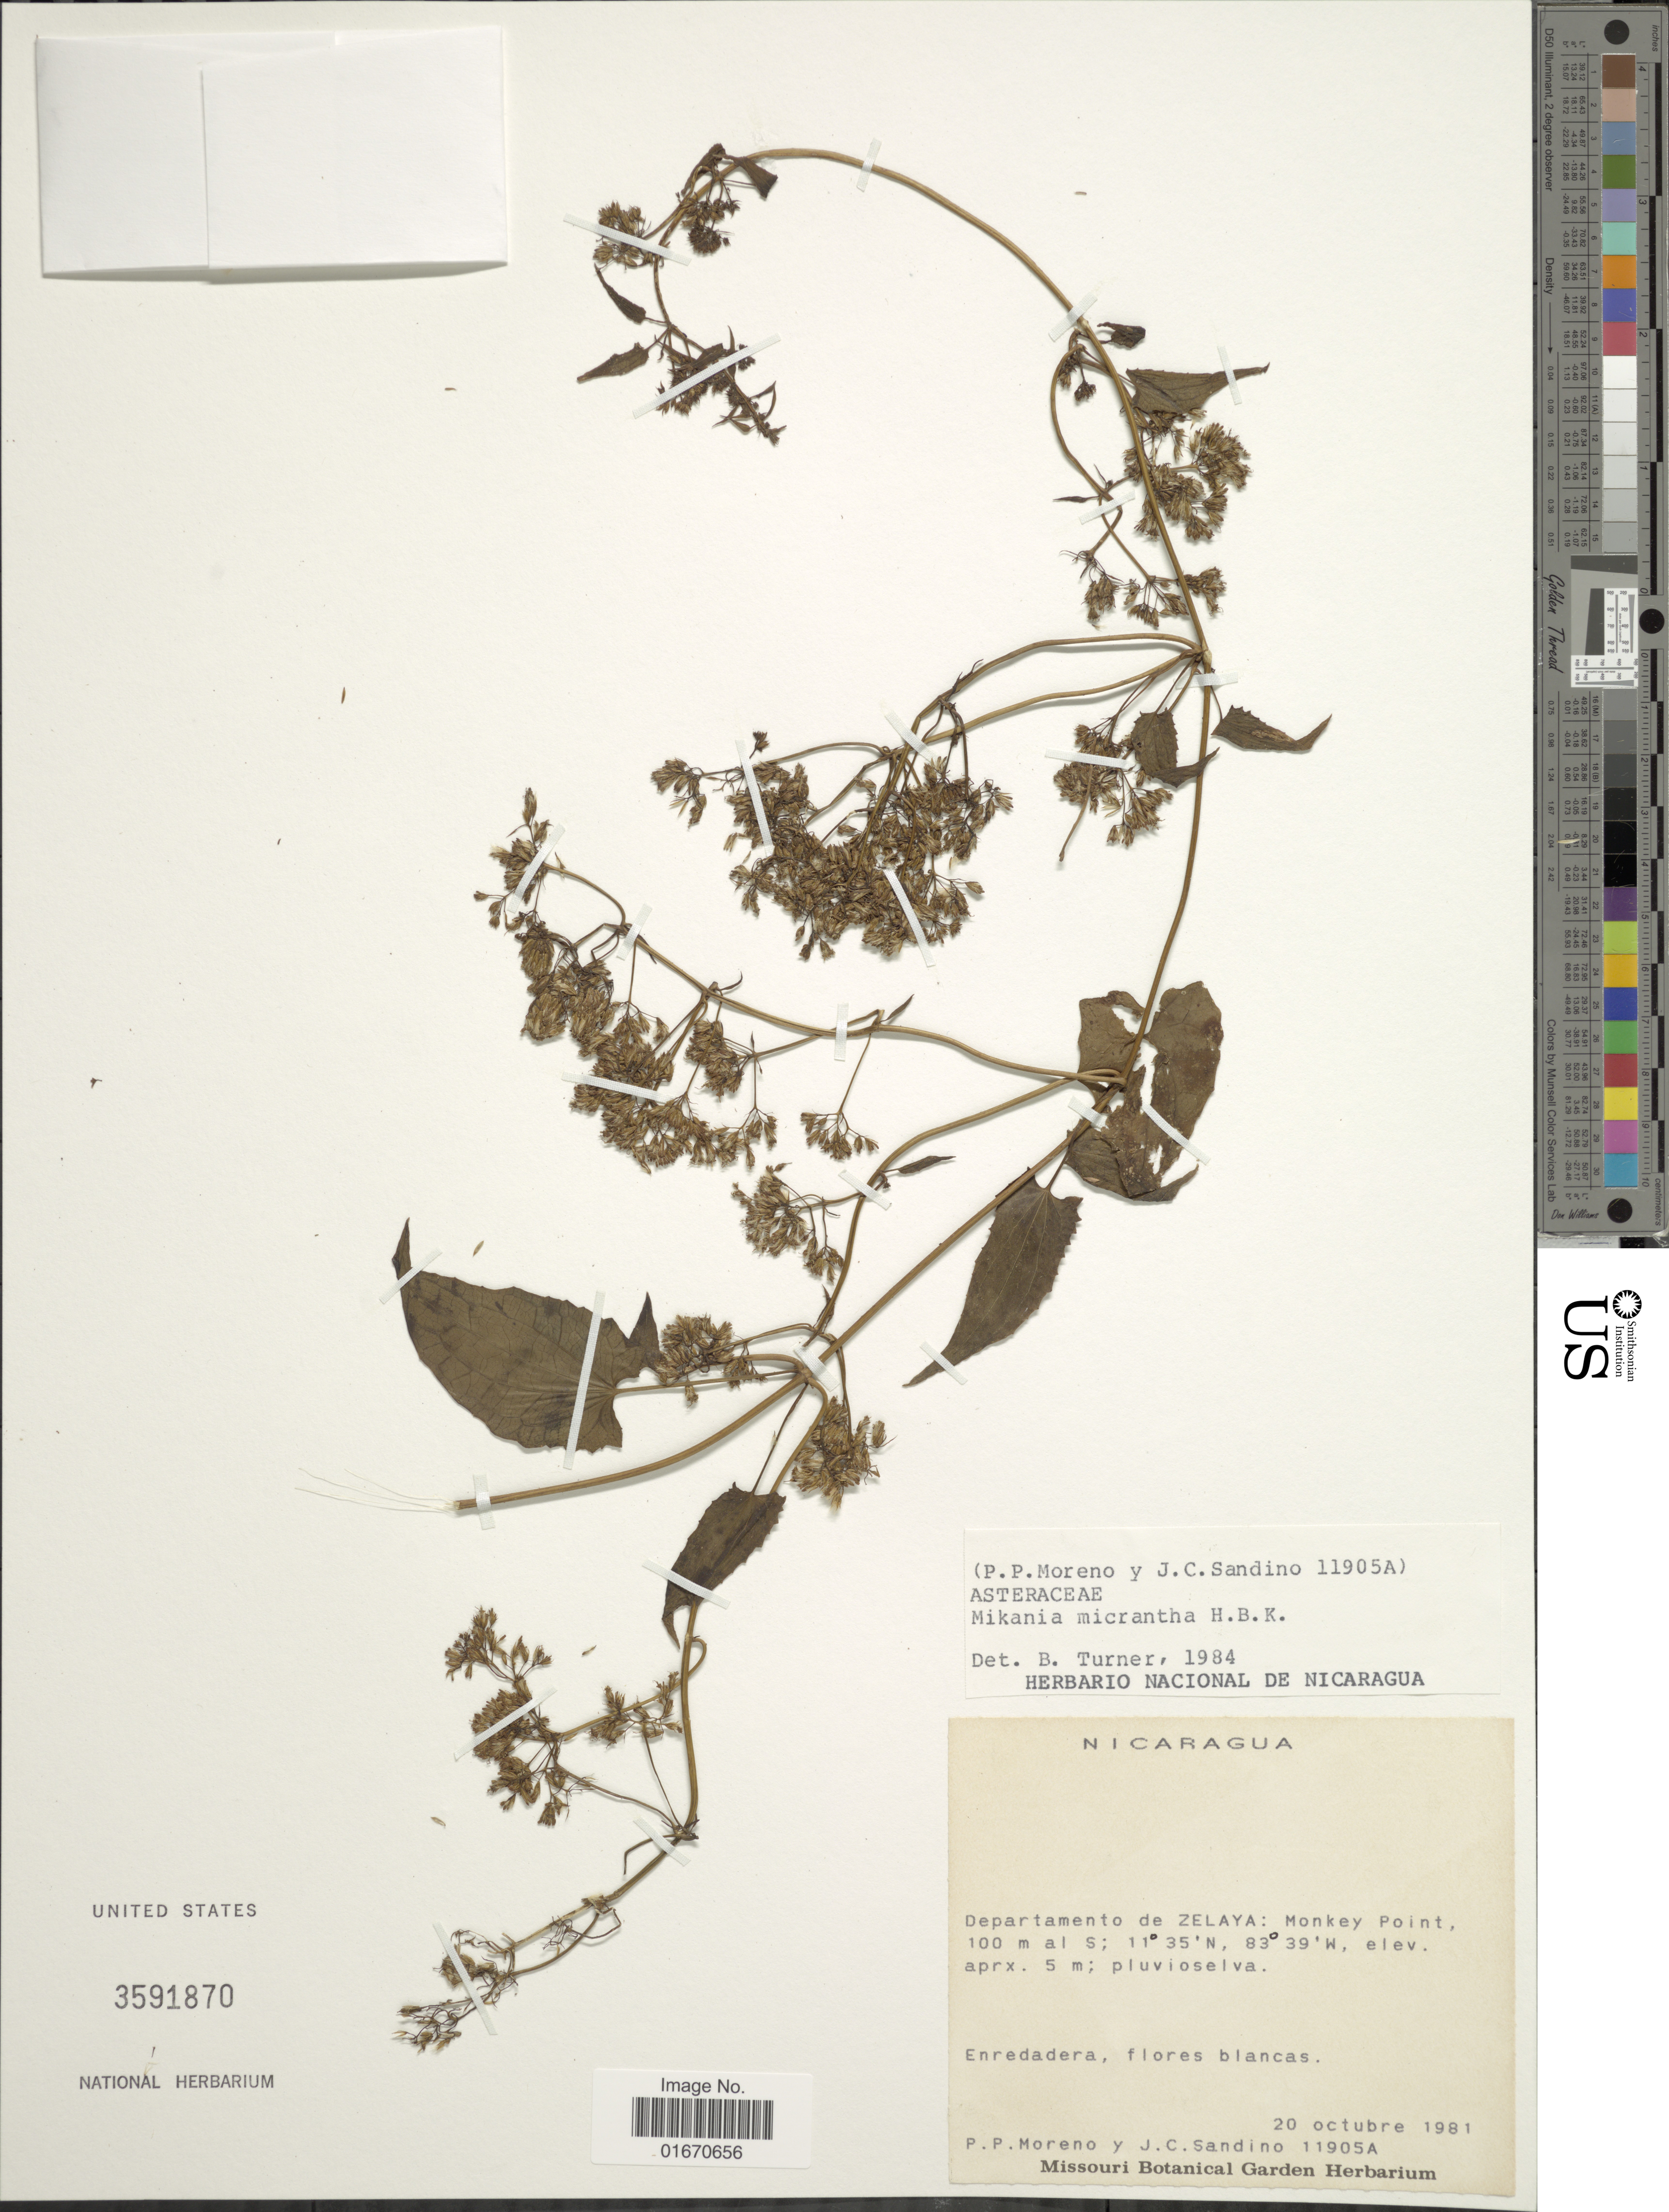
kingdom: Plantae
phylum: Tracheophyta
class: Magnoliopsida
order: Asterales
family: Asteraceae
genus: Mikania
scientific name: Mikania micrantha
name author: Kunth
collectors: P. Moreno & J. Sandino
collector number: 11905A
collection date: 1981-10-20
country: Nicaragua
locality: Departamento de Zelaya, Monkey Point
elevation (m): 100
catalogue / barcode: US 3591870